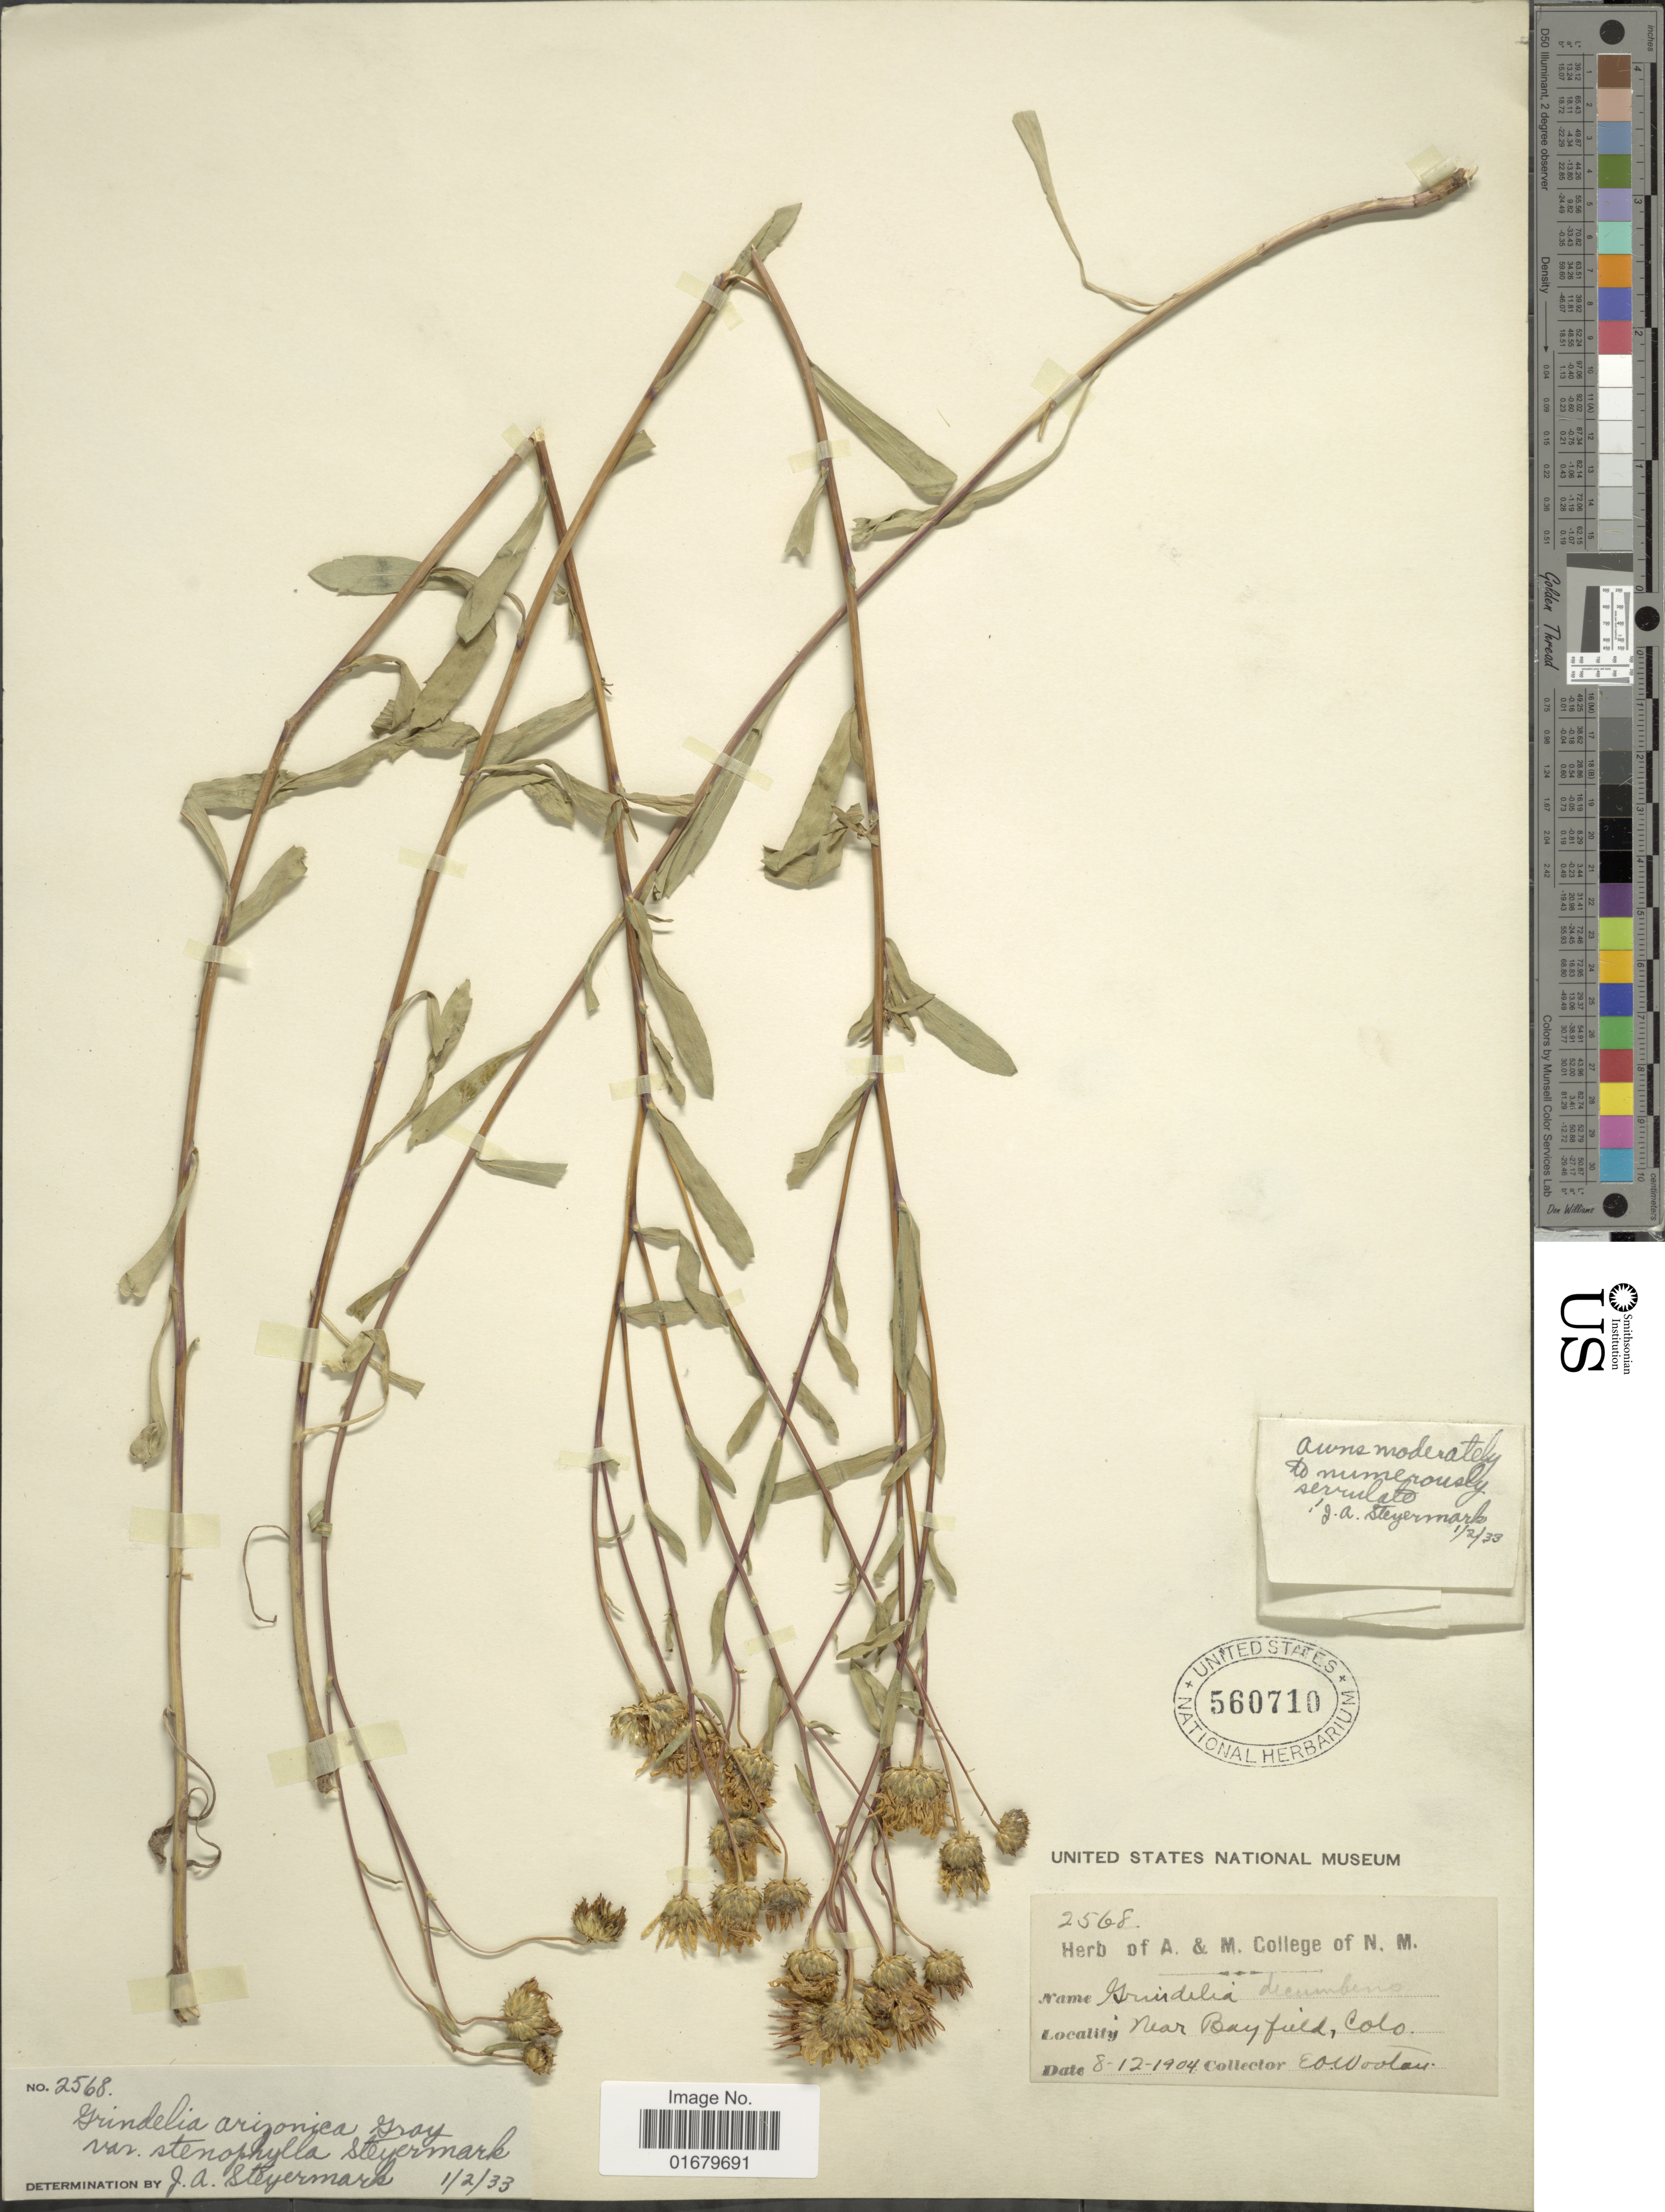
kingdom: Plantae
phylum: Tracheophyta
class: Magnoliopsida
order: Asterales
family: Asteraceae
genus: Grindelia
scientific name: Grindelia arizonica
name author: A. Gray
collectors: E. O. Wooton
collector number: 2568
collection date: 1904-08-12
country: United States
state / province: Colorado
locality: Near Bayfield, Colo.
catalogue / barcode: US 560710